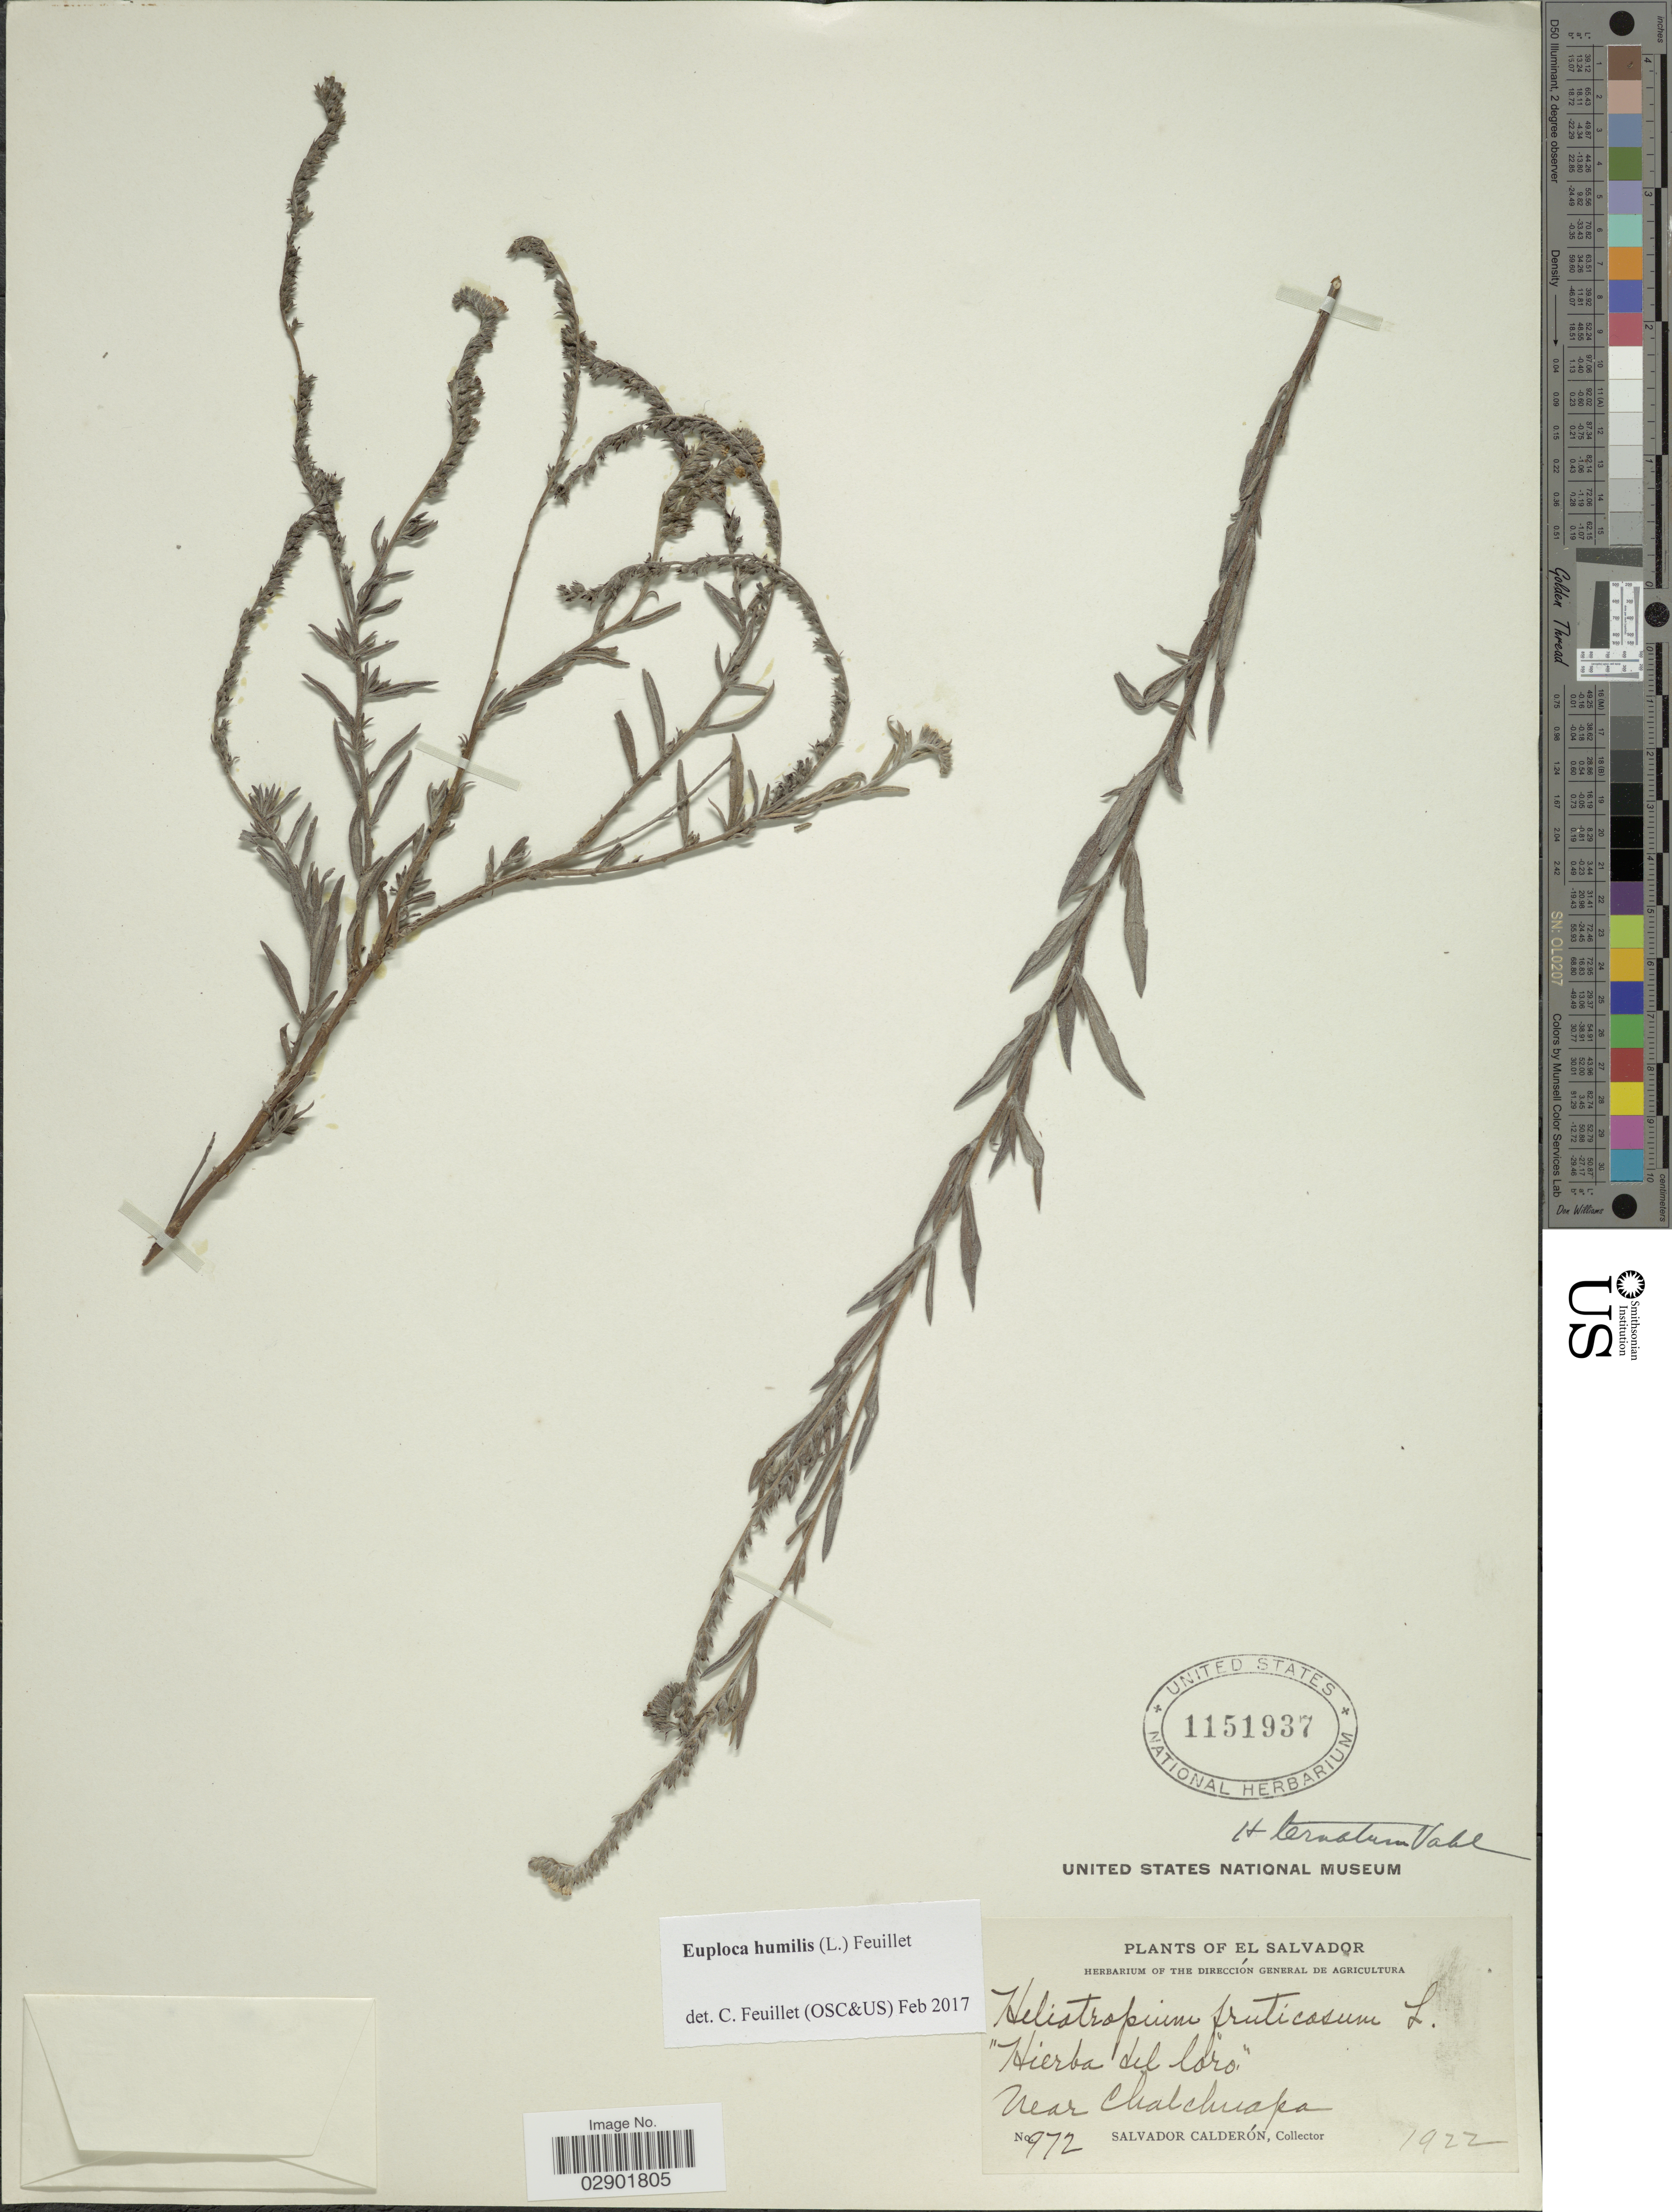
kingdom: Plantae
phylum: Tracheophyta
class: Magnoliopsida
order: Boraginales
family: Heliotropiaceae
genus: Euploca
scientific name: Euploca humilis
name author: (L.) Feuillet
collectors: S. Calderón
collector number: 972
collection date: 1922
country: El Salvador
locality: Near Chalchuapa.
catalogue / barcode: US 1151937